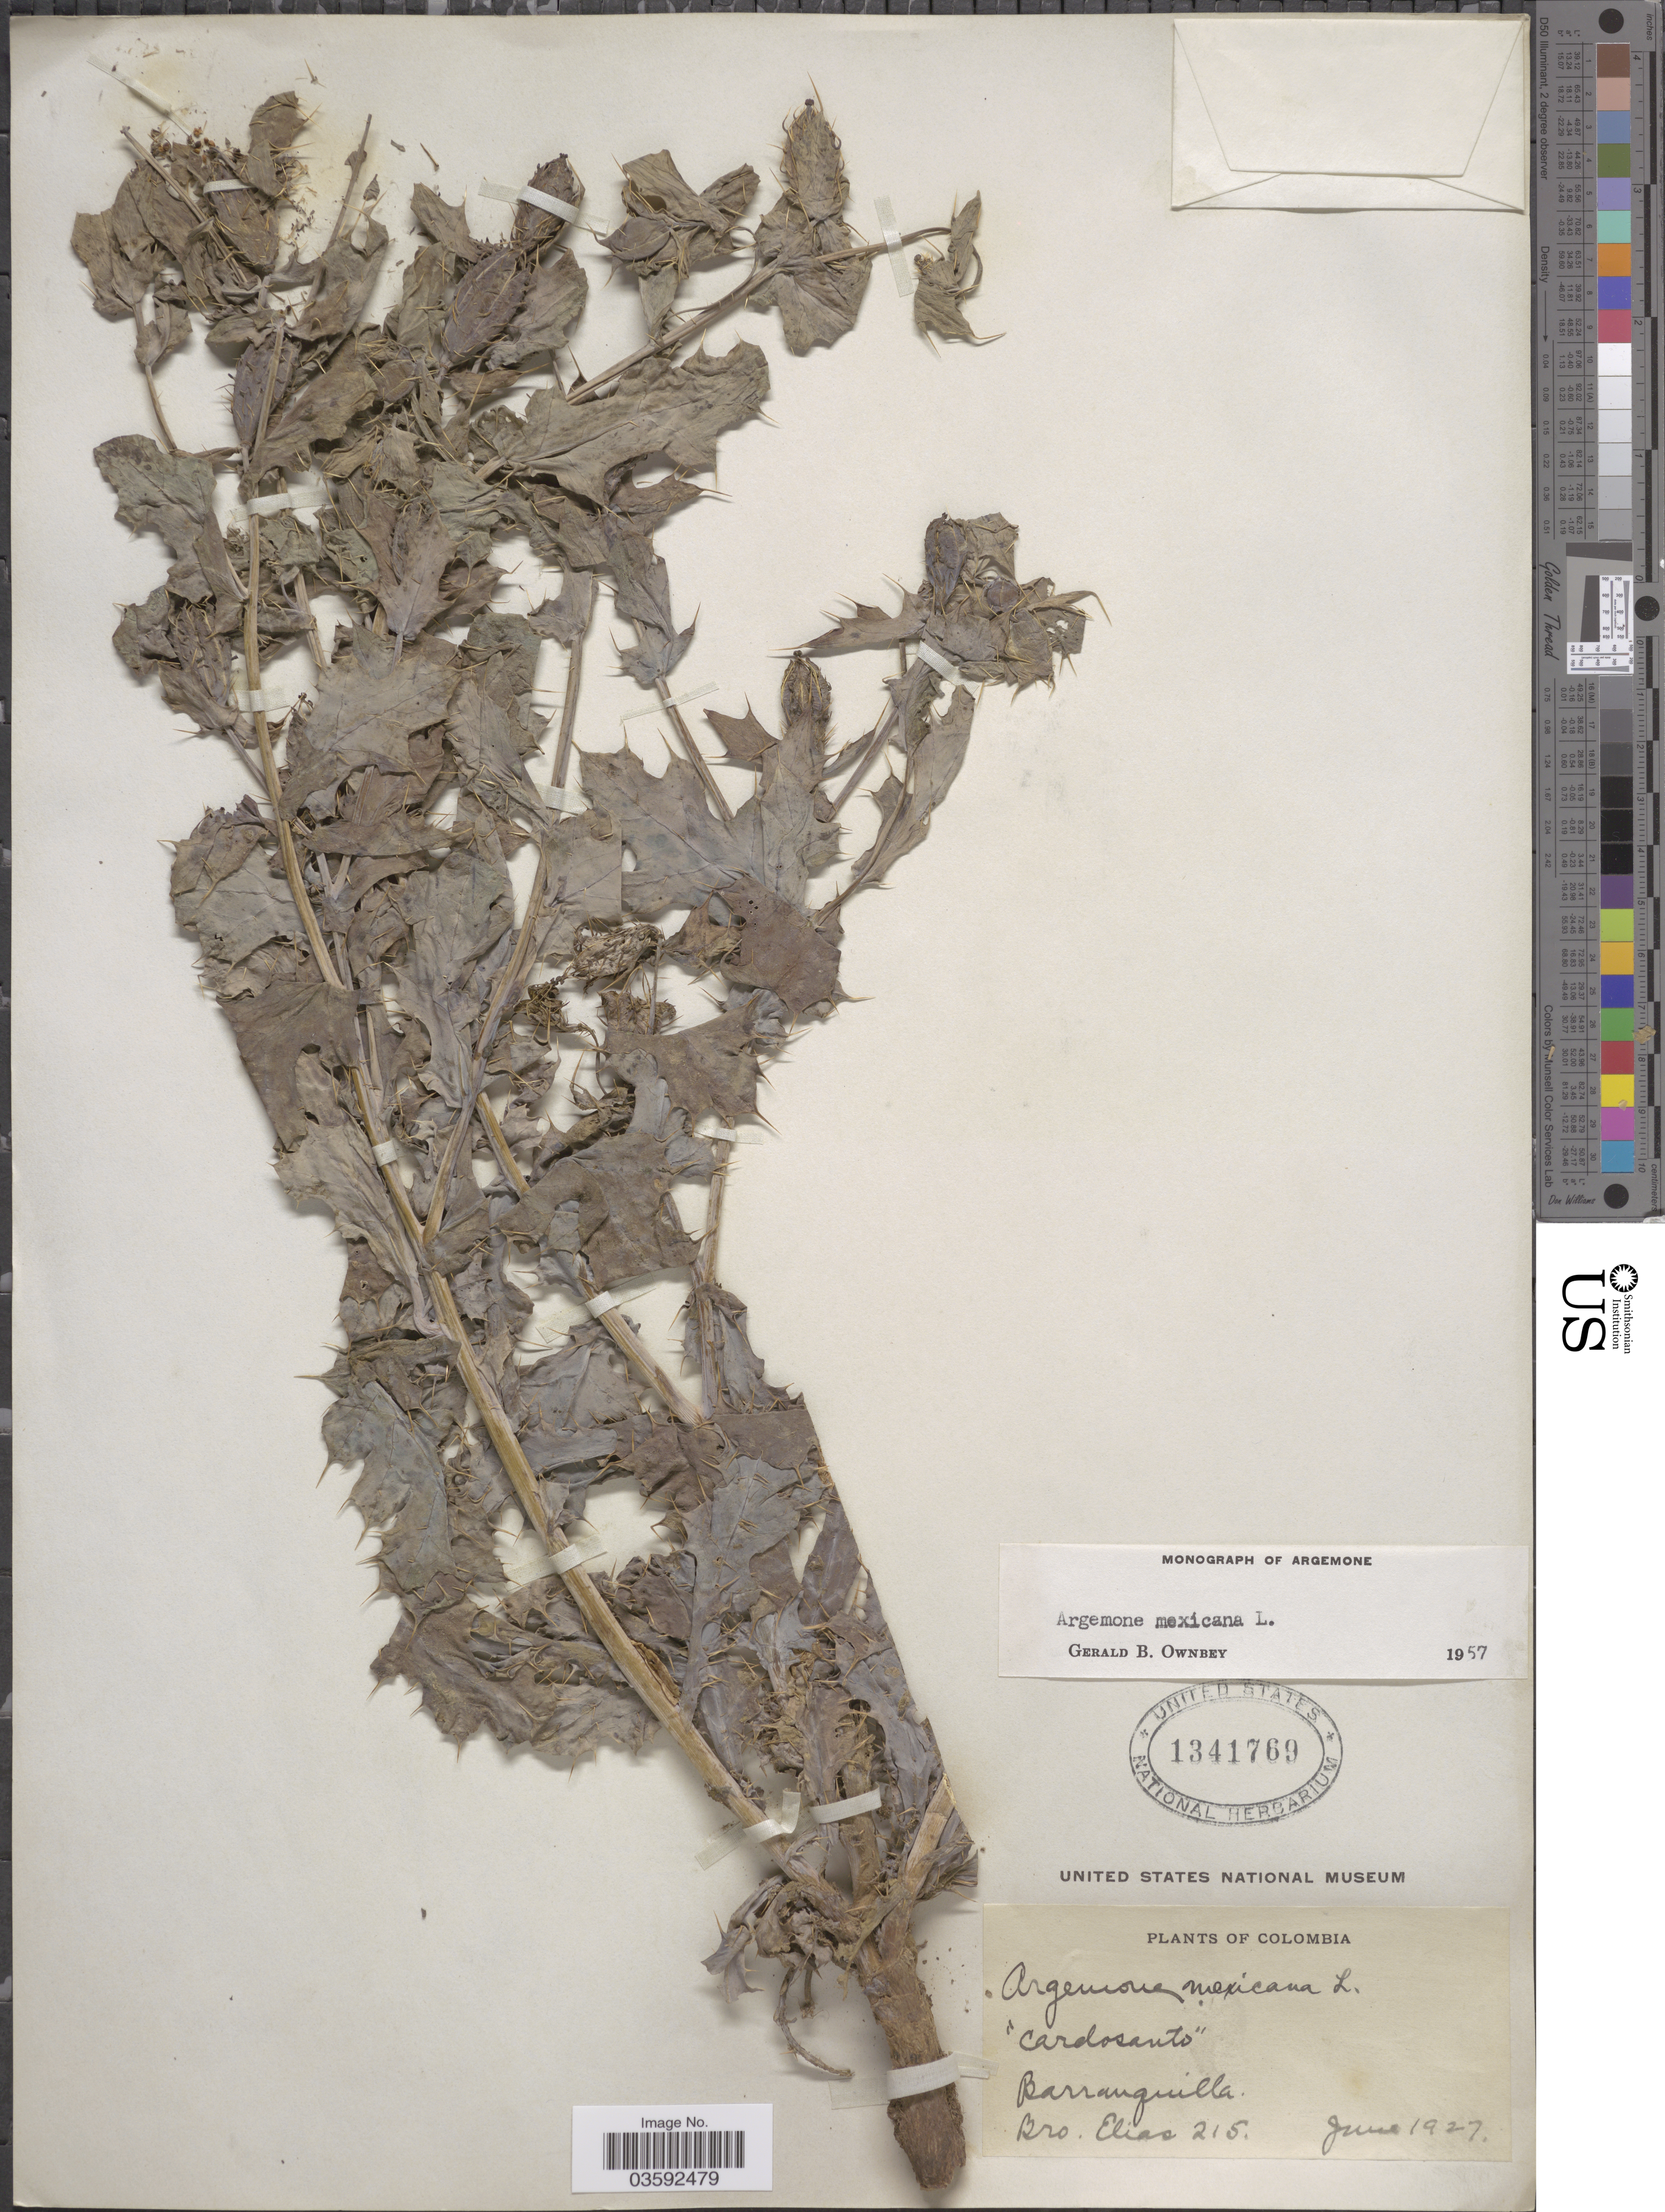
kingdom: Plantae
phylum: Tracheophyta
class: Magnoliopsida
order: Ranunculales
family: Papaveraceae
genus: Argemone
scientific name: Argemone mexicana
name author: L.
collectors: Bro. Elias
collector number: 215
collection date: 1927-06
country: Colombia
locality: Barranquilla.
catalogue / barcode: US 1341769